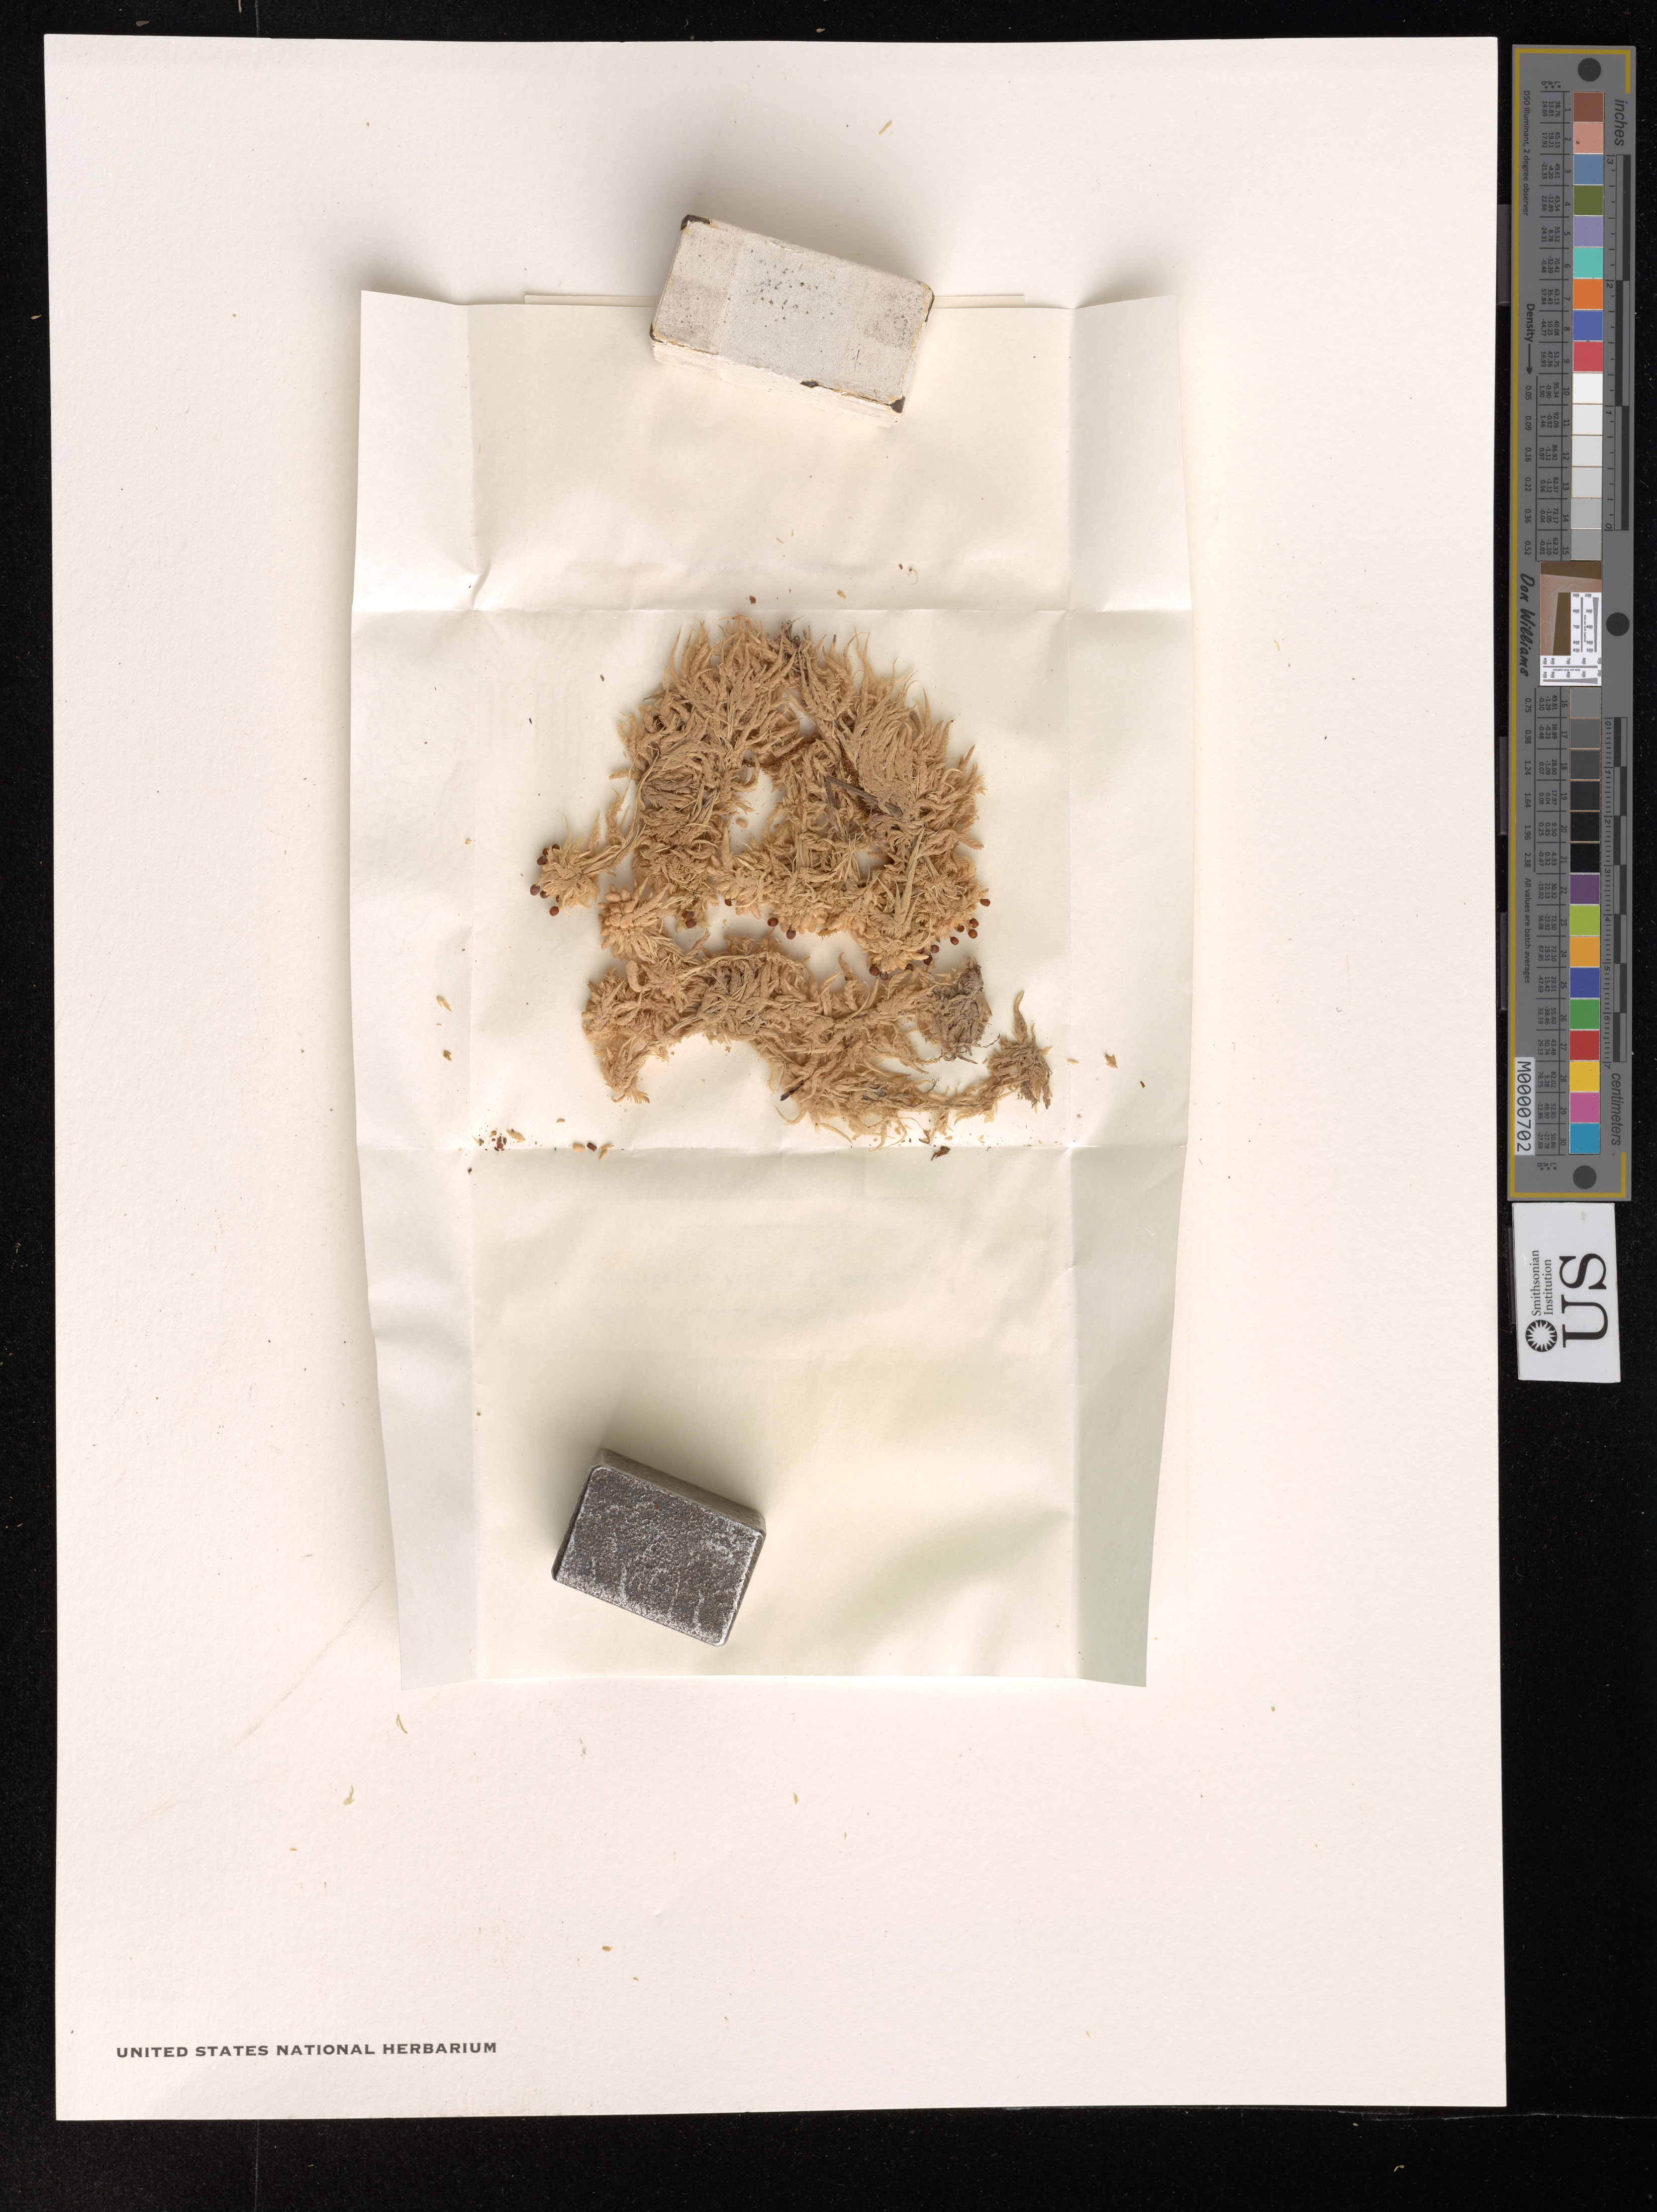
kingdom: Plantae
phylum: Bryophyta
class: Sphagnopsida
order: Sphagnales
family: Sphagnaceae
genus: Sphagnum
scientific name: Sphagnum palustre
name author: L.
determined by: Anderson, L.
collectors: F. J. Hermann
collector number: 13762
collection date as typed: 20 Jul 1957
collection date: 1957-07-20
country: United States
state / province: Maryland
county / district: Prince George's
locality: Along Hwy., USDA Research Center, 5.5 mi. E, Beltsville